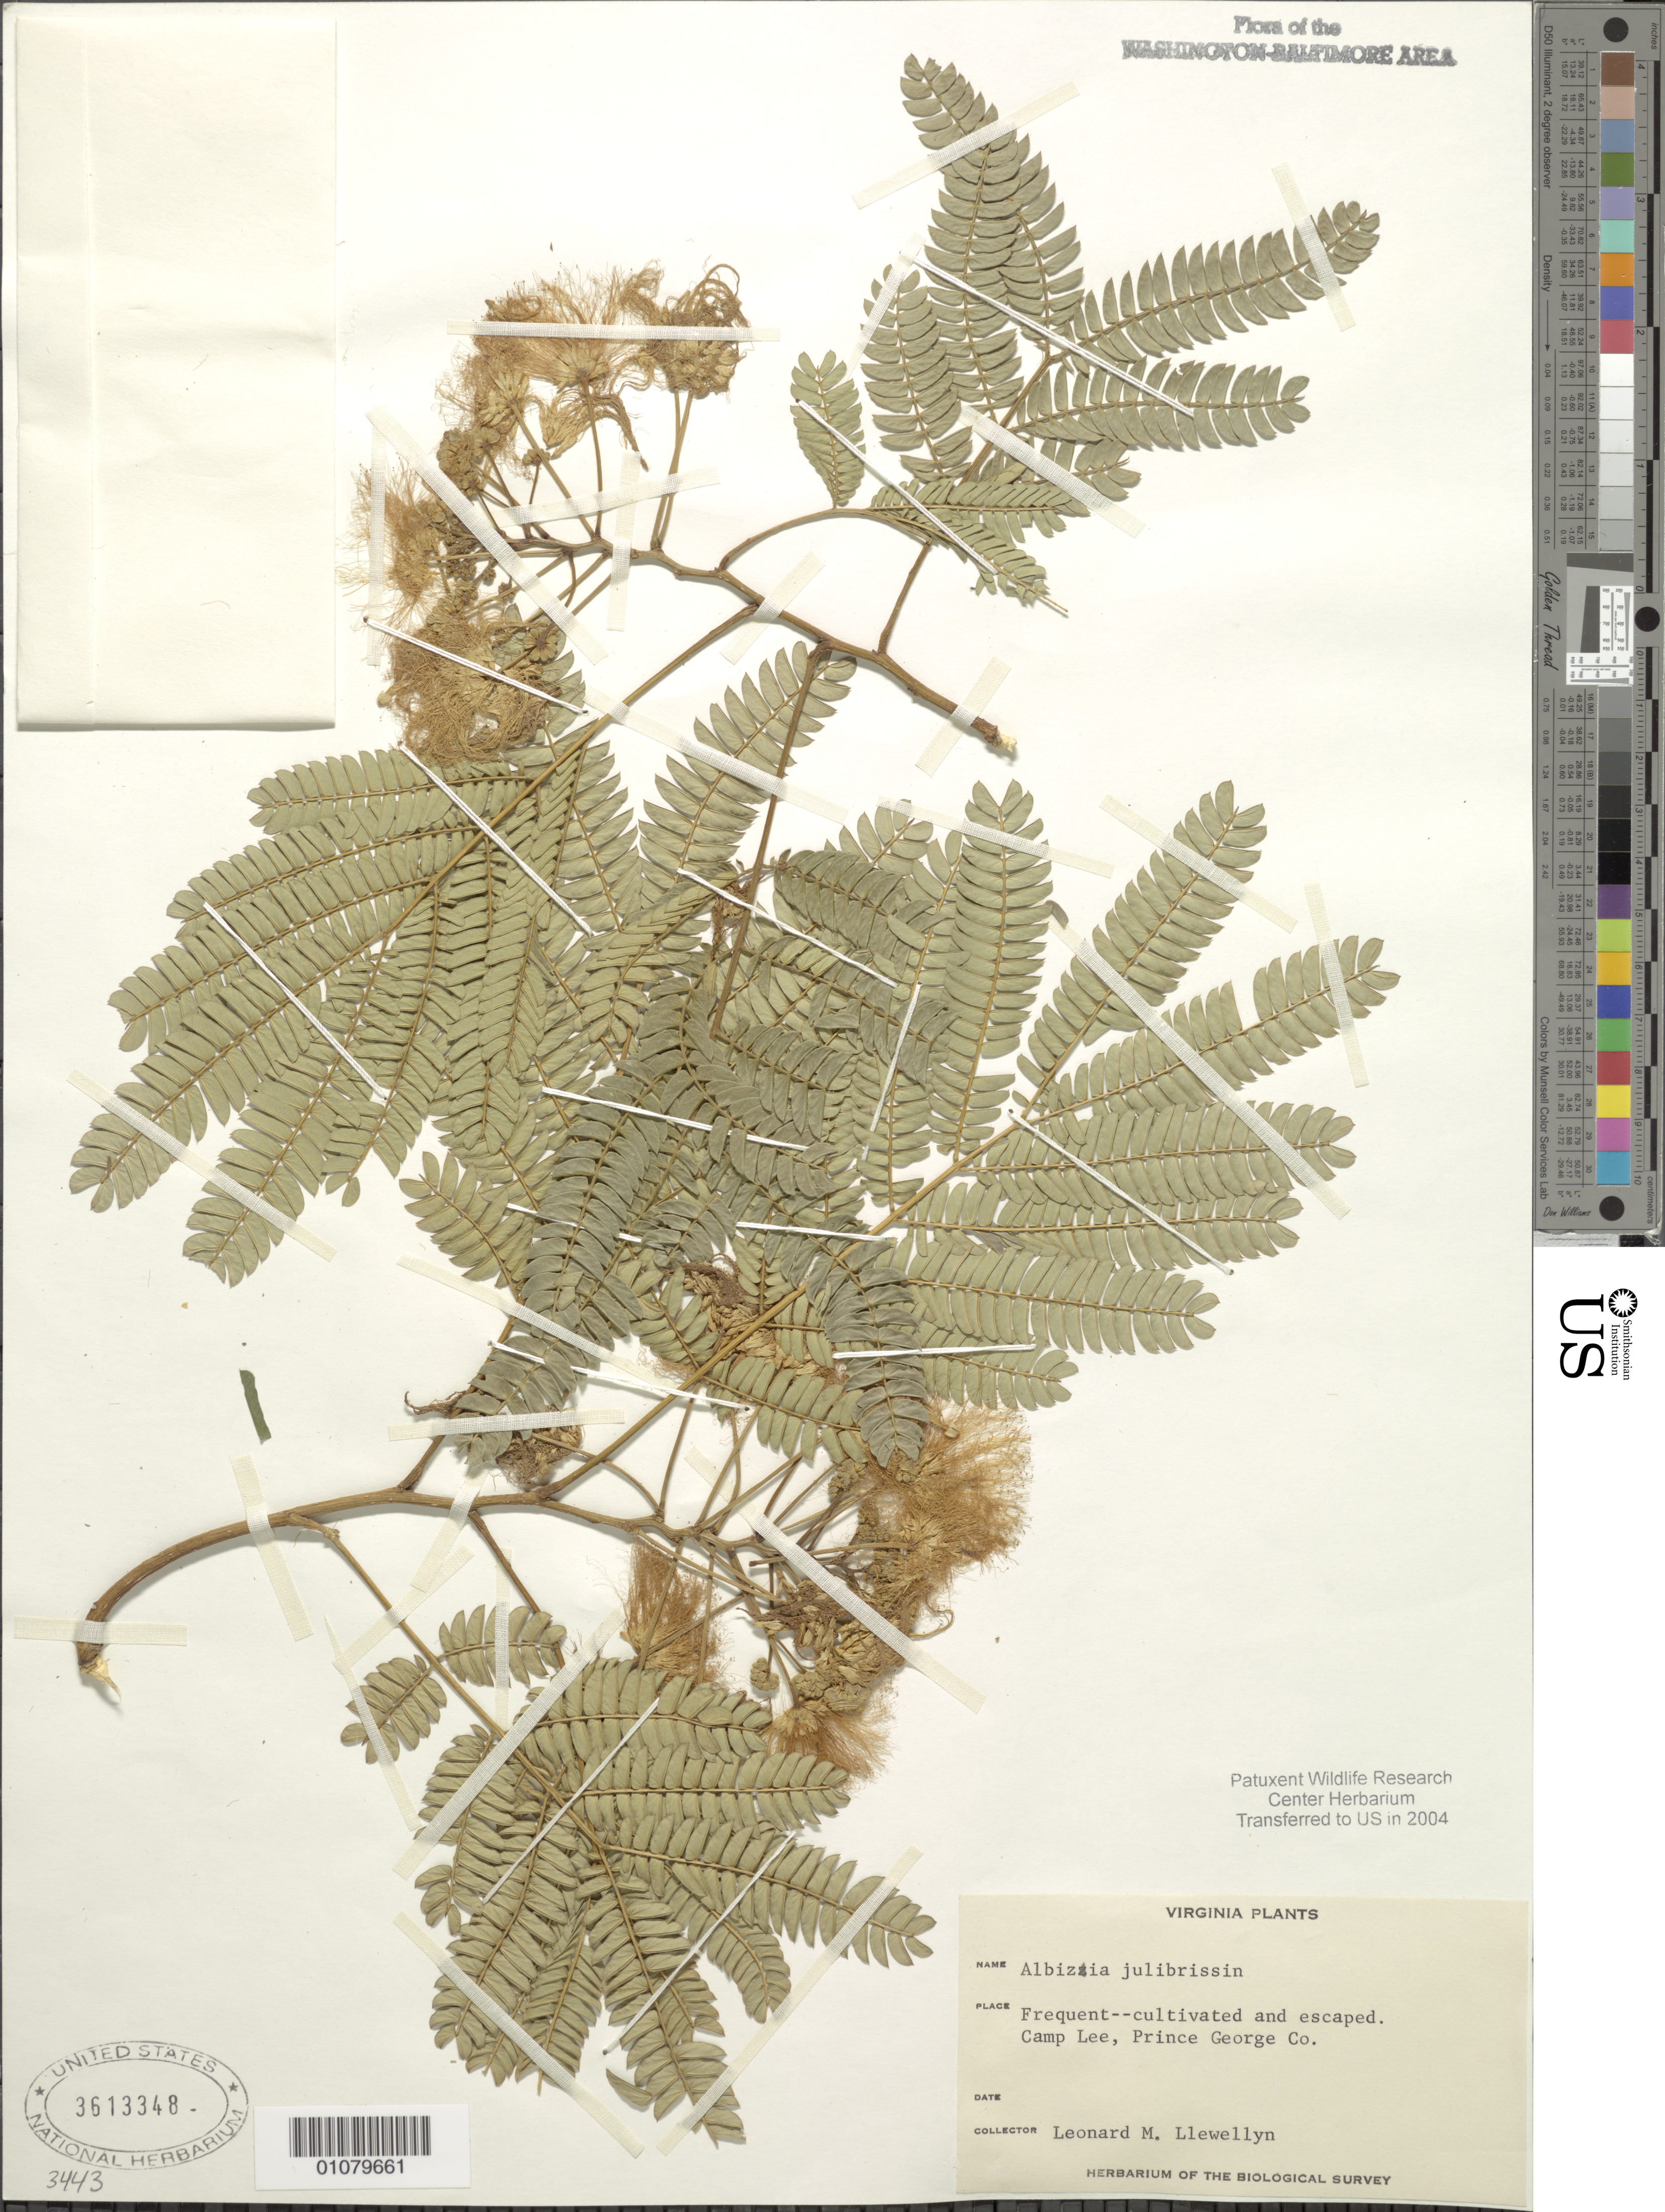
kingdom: Plantae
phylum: Tracheophyta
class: Magnoliopsida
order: Fabales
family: Fabaceae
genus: Albizia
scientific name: Albizia julibrissin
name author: Durazz.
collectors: L. Llewellyn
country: United States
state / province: Maryland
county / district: Prince George's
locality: Camp Lee.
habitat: Frequent -cultivated and escaped.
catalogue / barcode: US 3613348